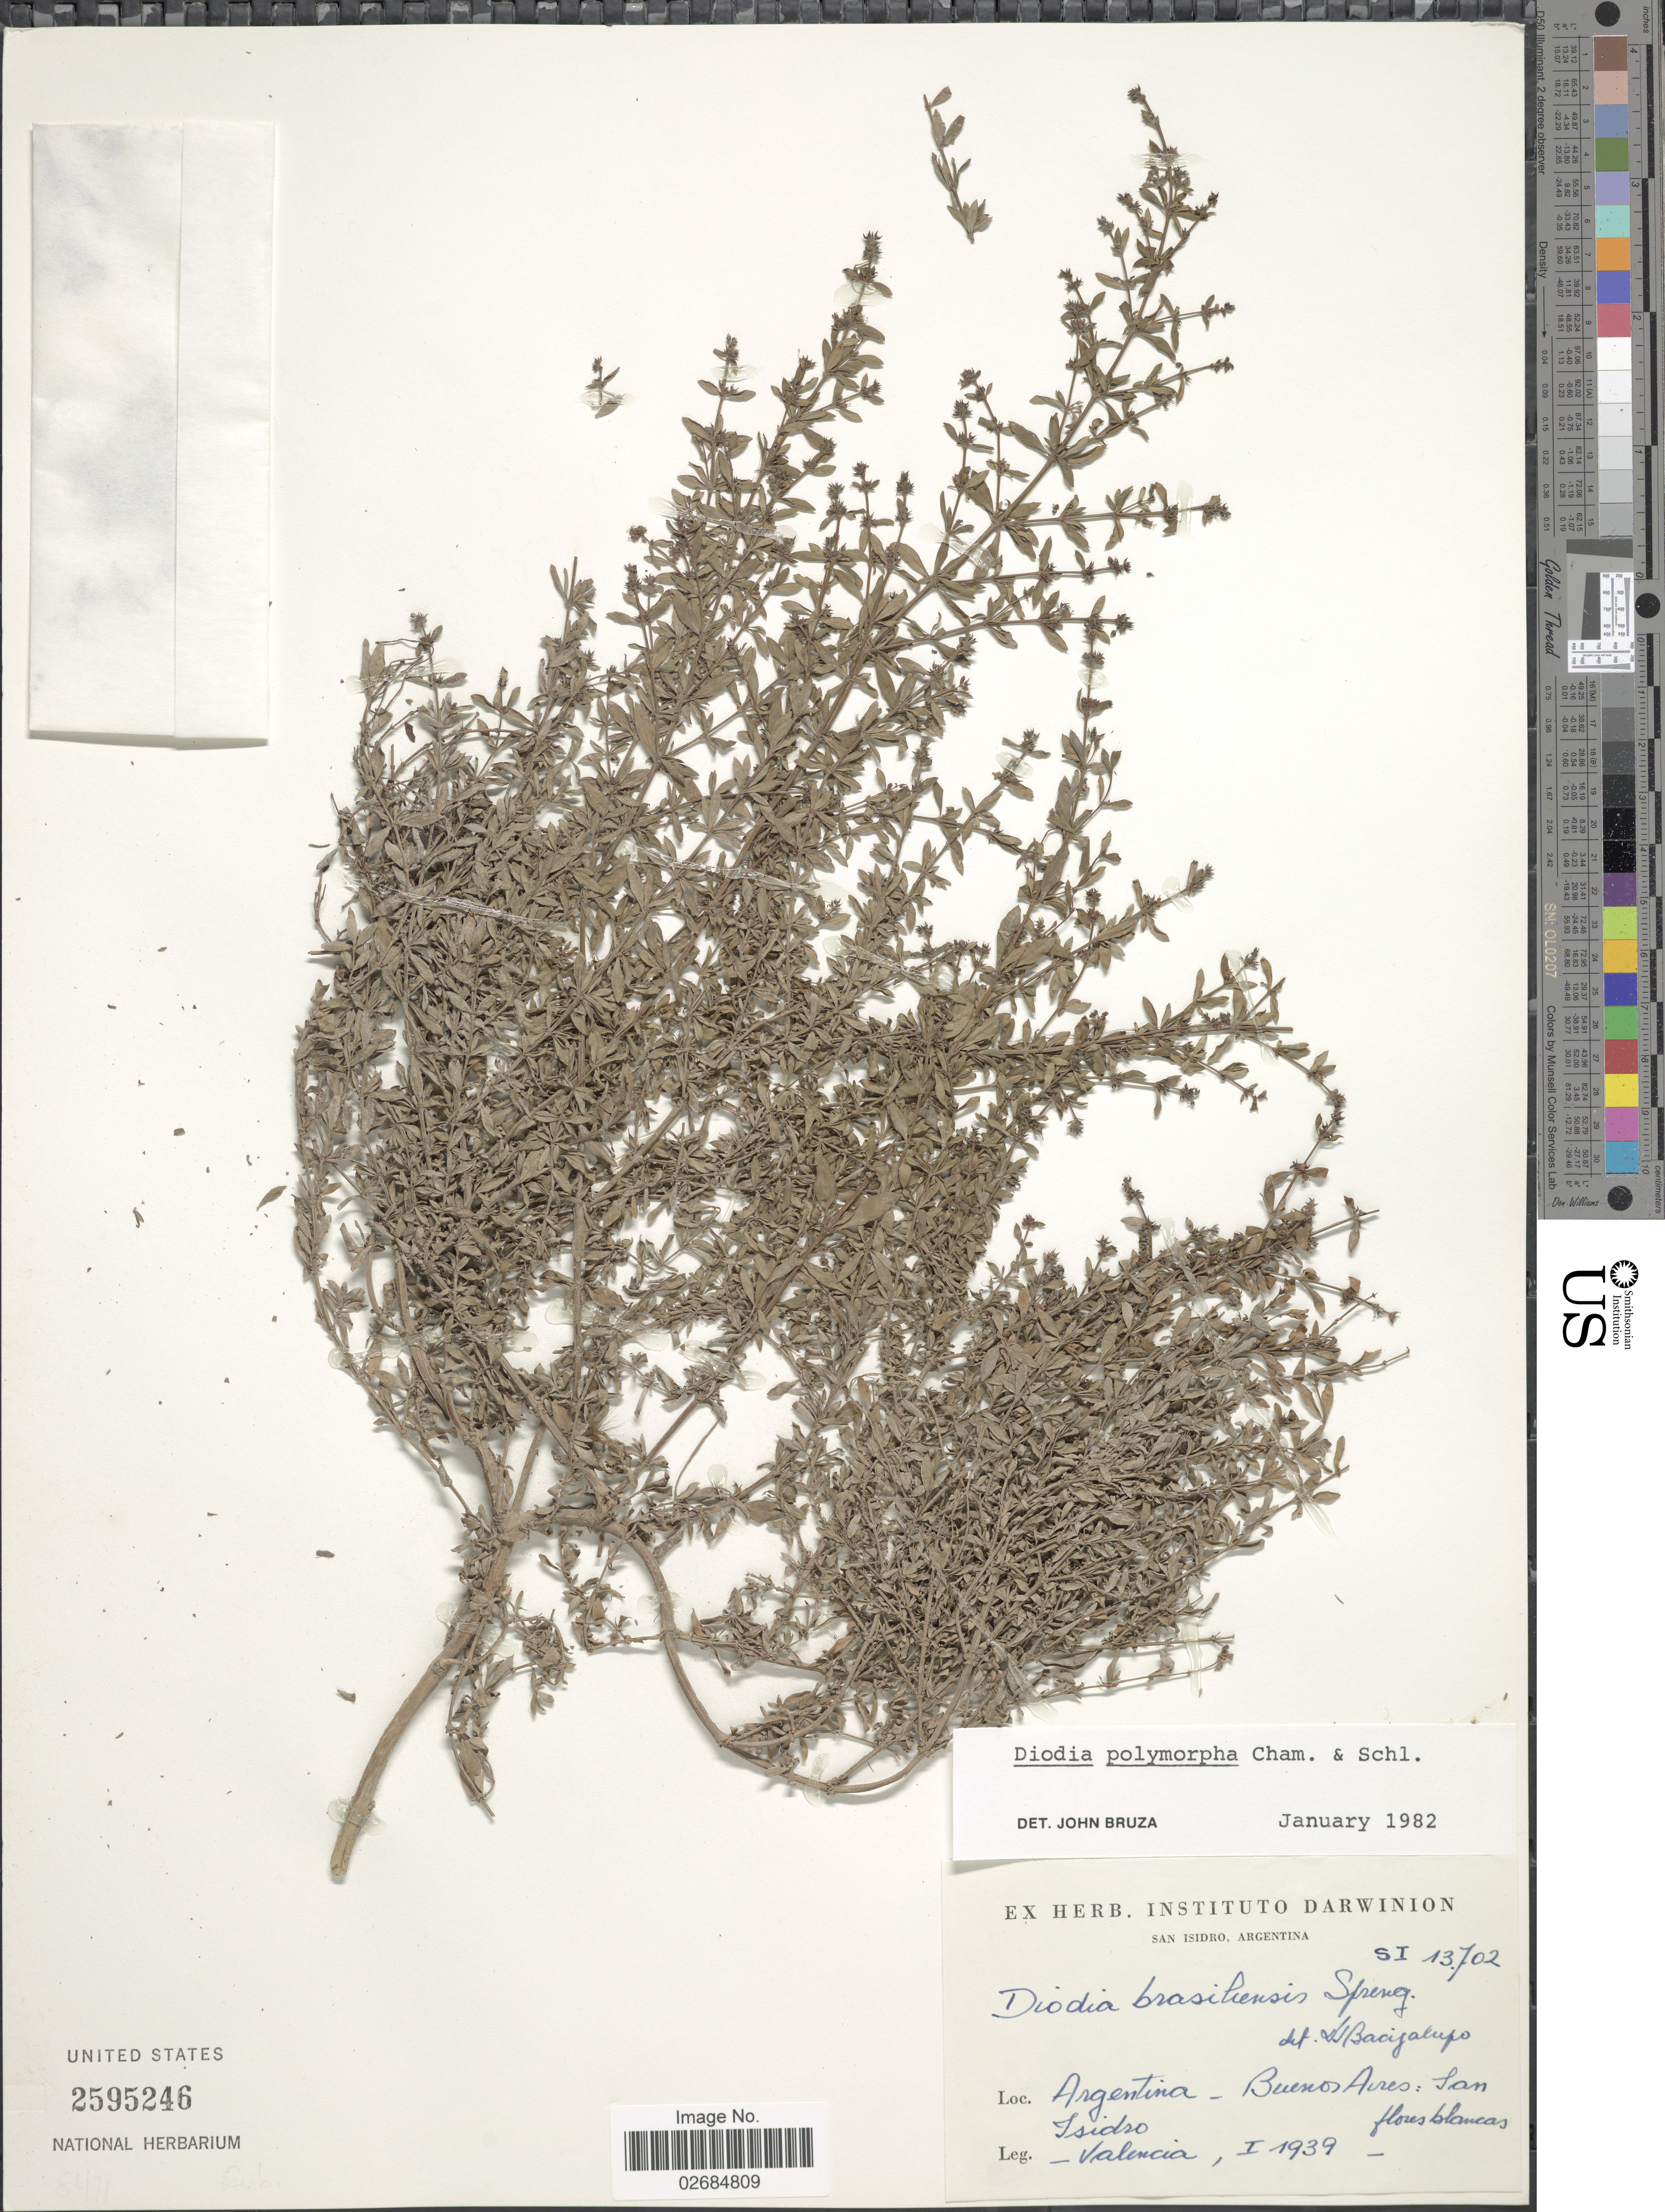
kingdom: Plantae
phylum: Tracheophyta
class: Magnoliopsida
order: Gentianales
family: Rubiaceae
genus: Diodia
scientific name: Diodia brasiliensis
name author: Spreng.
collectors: -. Valencia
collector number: SI 13702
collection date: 1939-01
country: Argentina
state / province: Buenos Aires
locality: San Isidro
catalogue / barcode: US 2595246